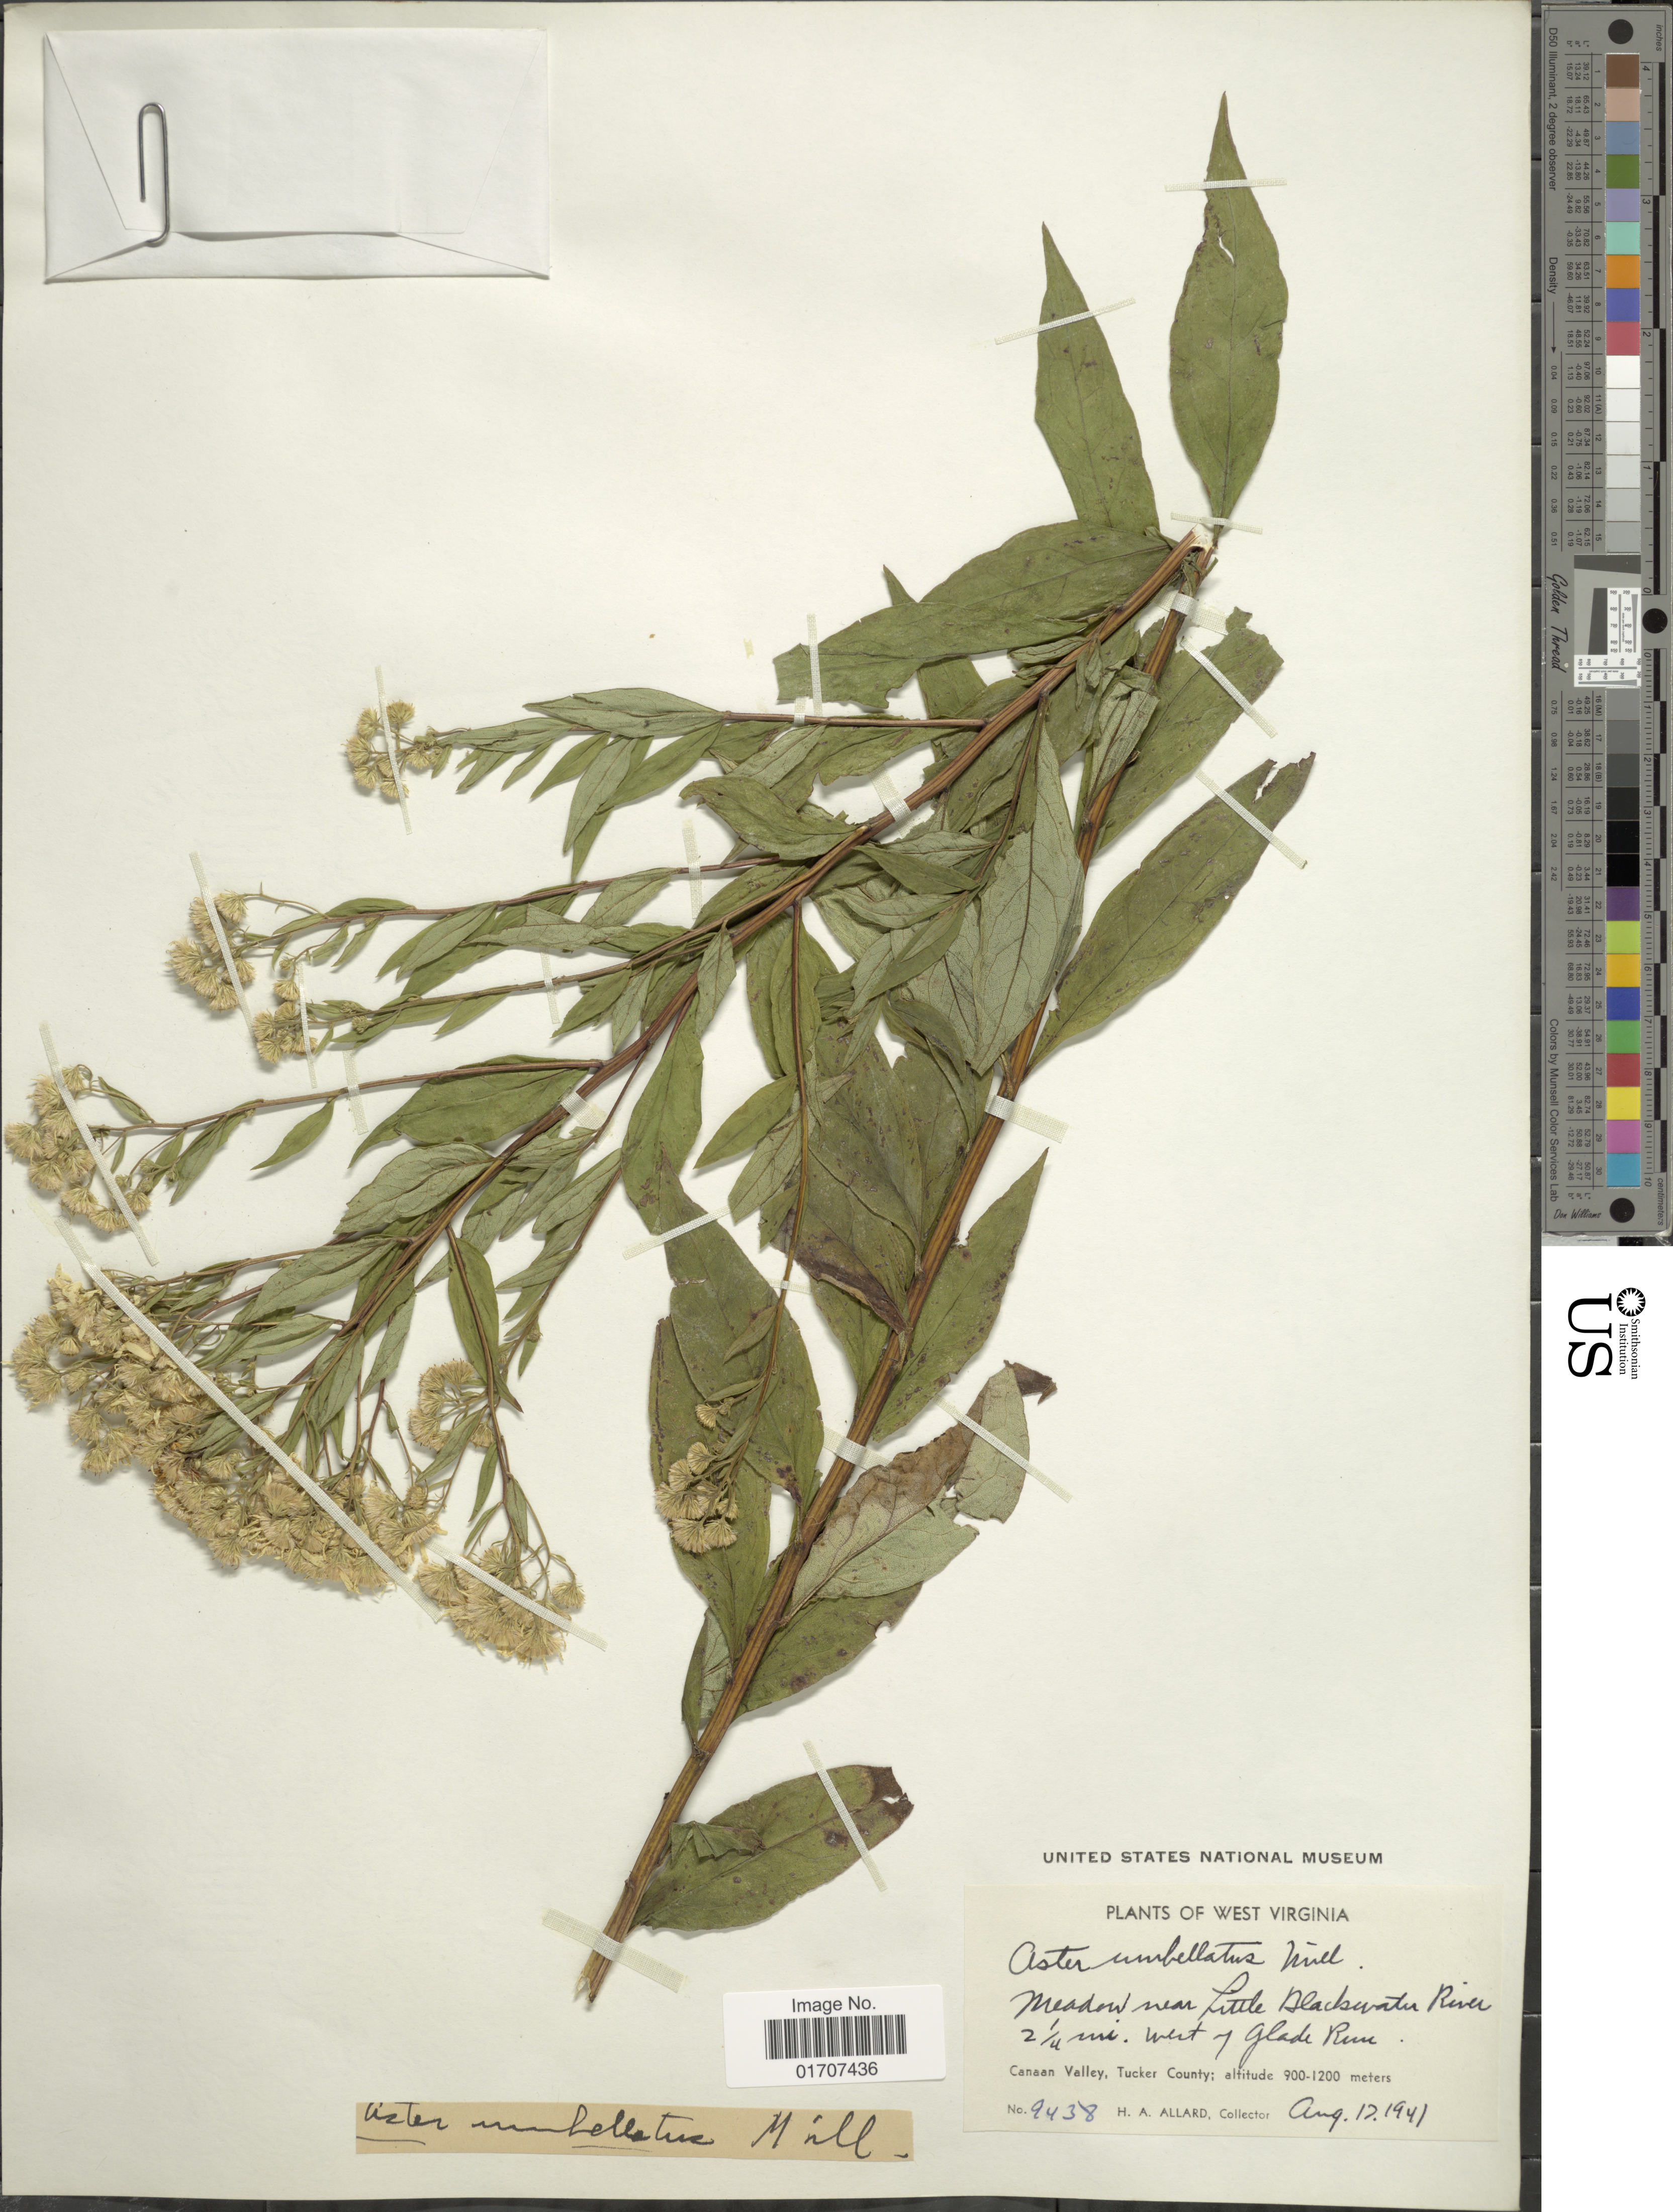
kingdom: Plantae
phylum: Tracheophyta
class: Magnoliopsida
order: Asterales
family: Asteraceae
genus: Doellingeria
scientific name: Doellingeria umbellata var. umbellata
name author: Nees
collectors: H. A. Allard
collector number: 9438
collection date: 1941-08-17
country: United States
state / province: West Virginia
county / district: Tucker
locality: Meadow near Little Blackwater River, 2¼ mi. west of Glade Run, Cannan Valley, Tucker County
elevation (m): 900